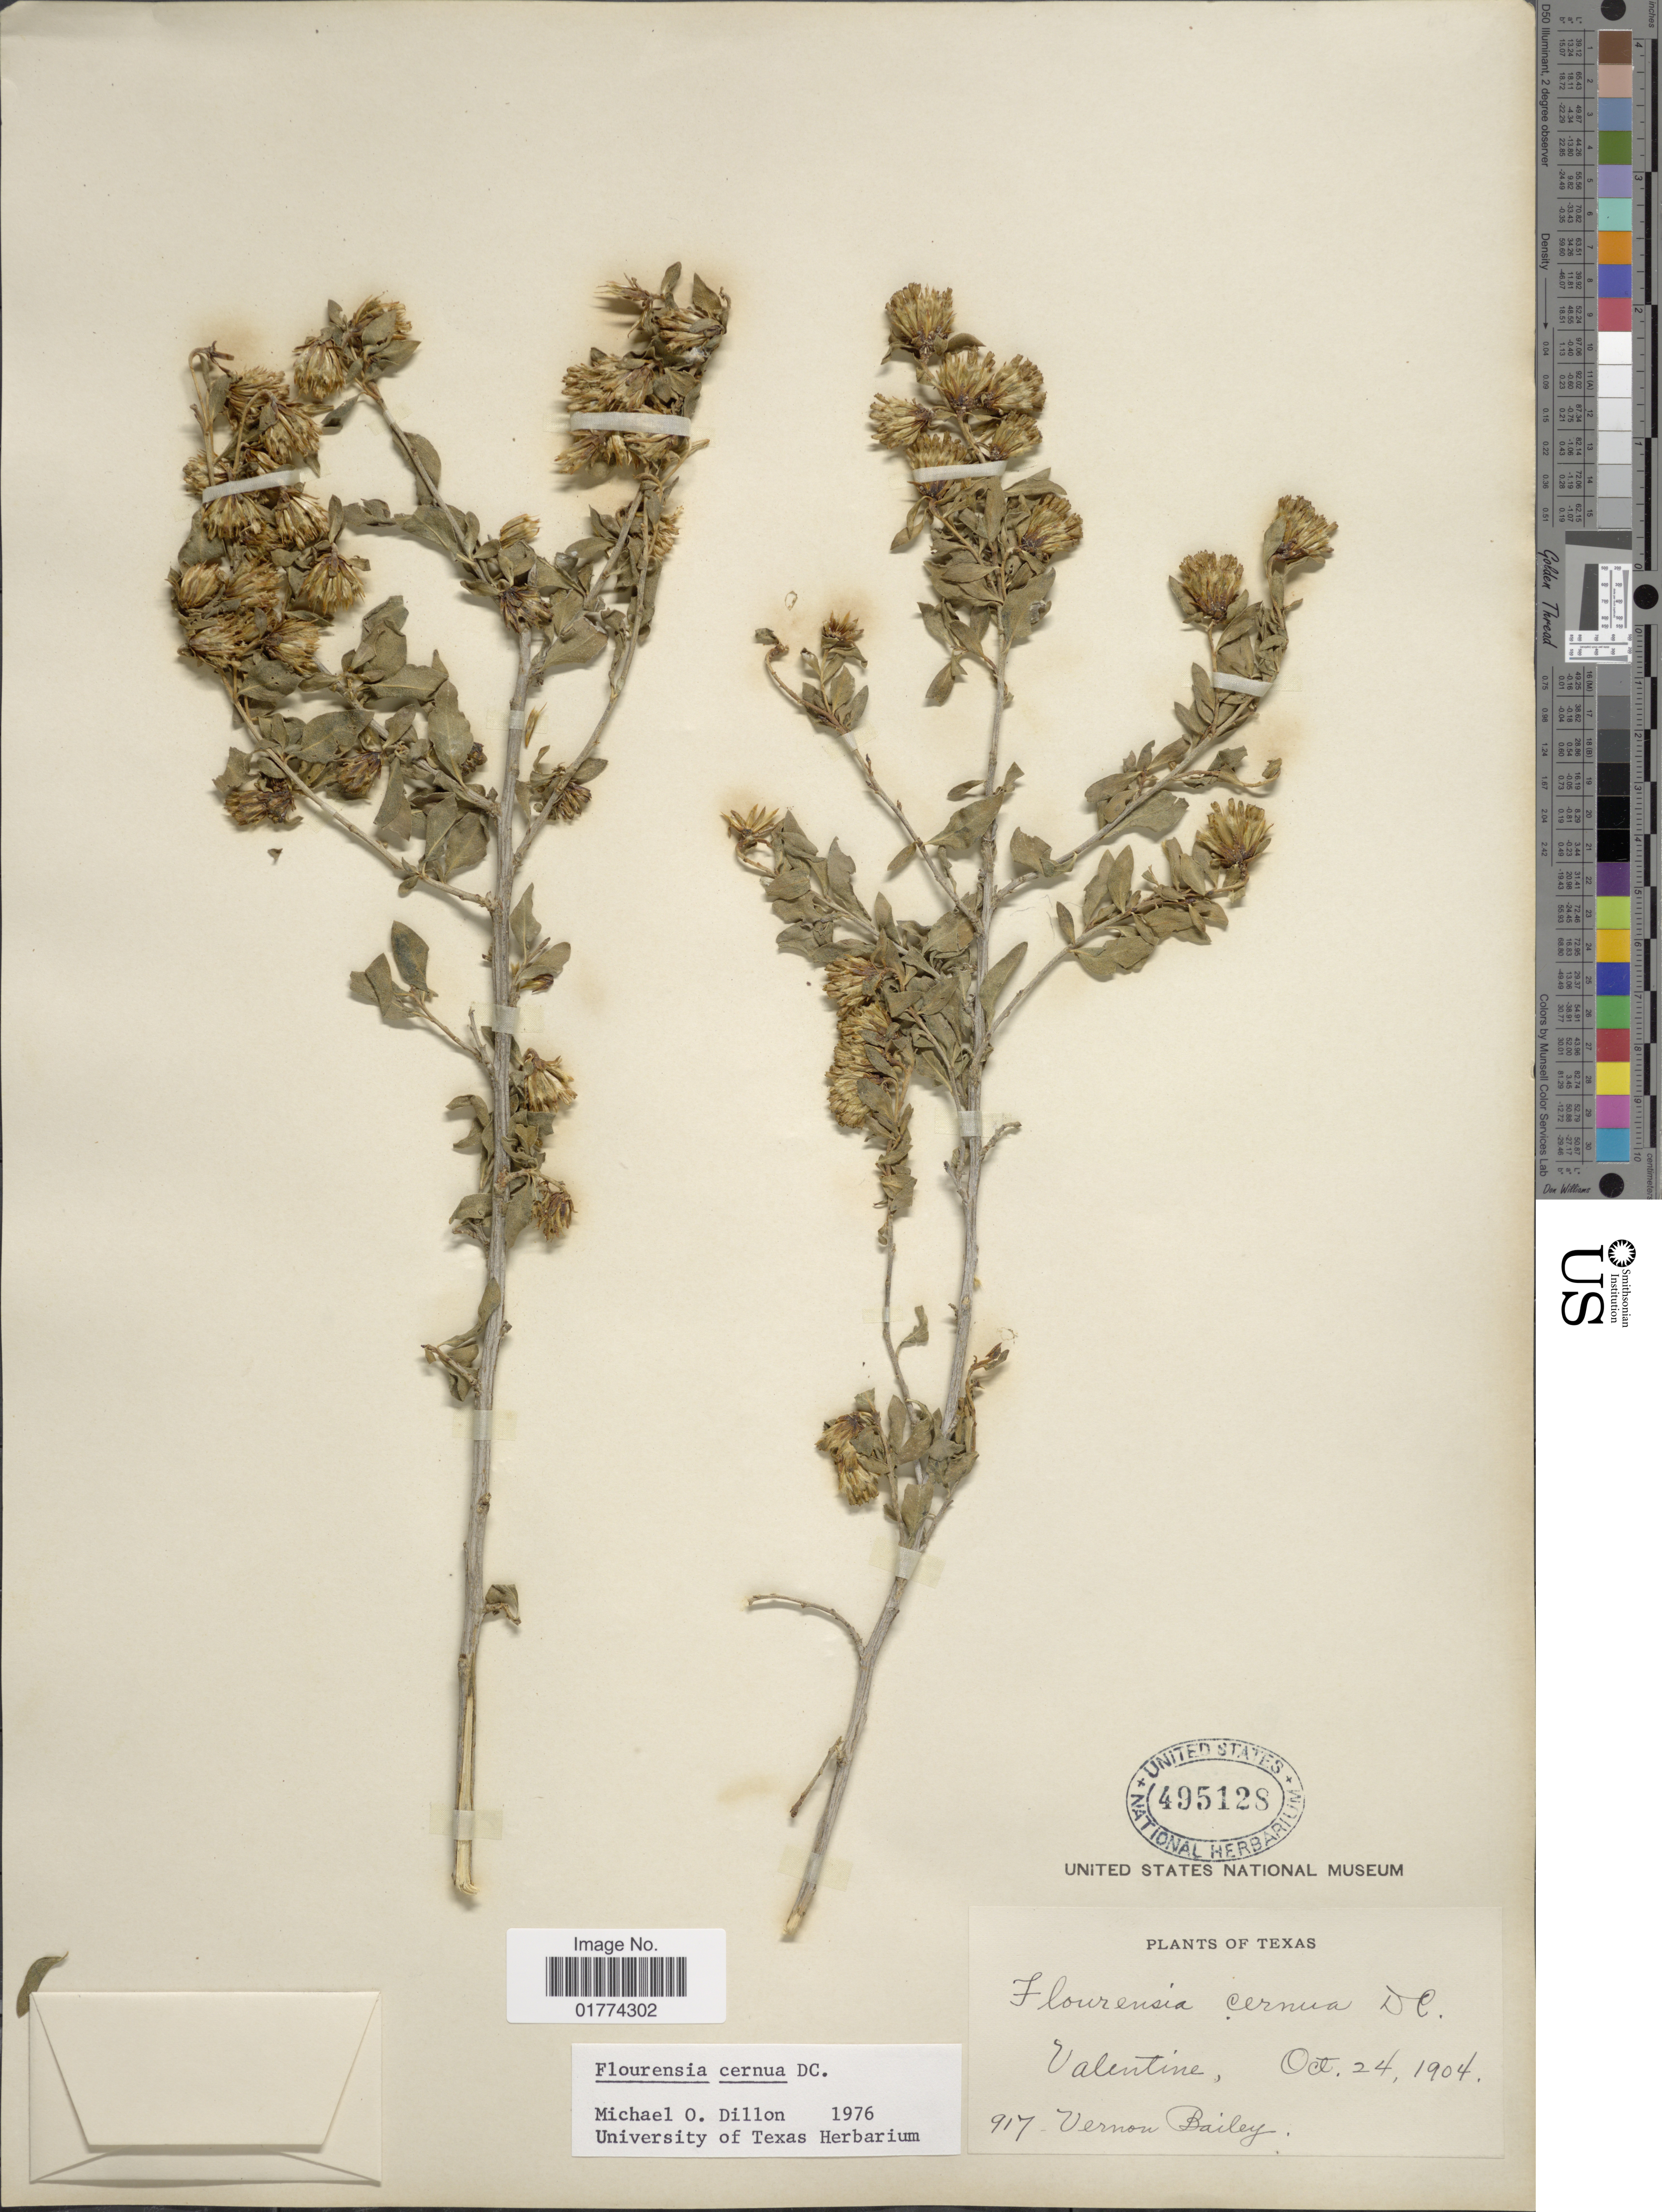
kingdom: Plantae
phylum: Tracheophyta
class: Magnoliopsida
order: Asterales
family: Asteraceae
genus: Flourensia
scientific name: Flourensia cernua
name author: DC.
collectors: V. O. Bailey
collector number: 917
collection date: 1904-10-24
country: United States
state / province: Texas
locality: Valentine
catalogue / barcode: US 495128